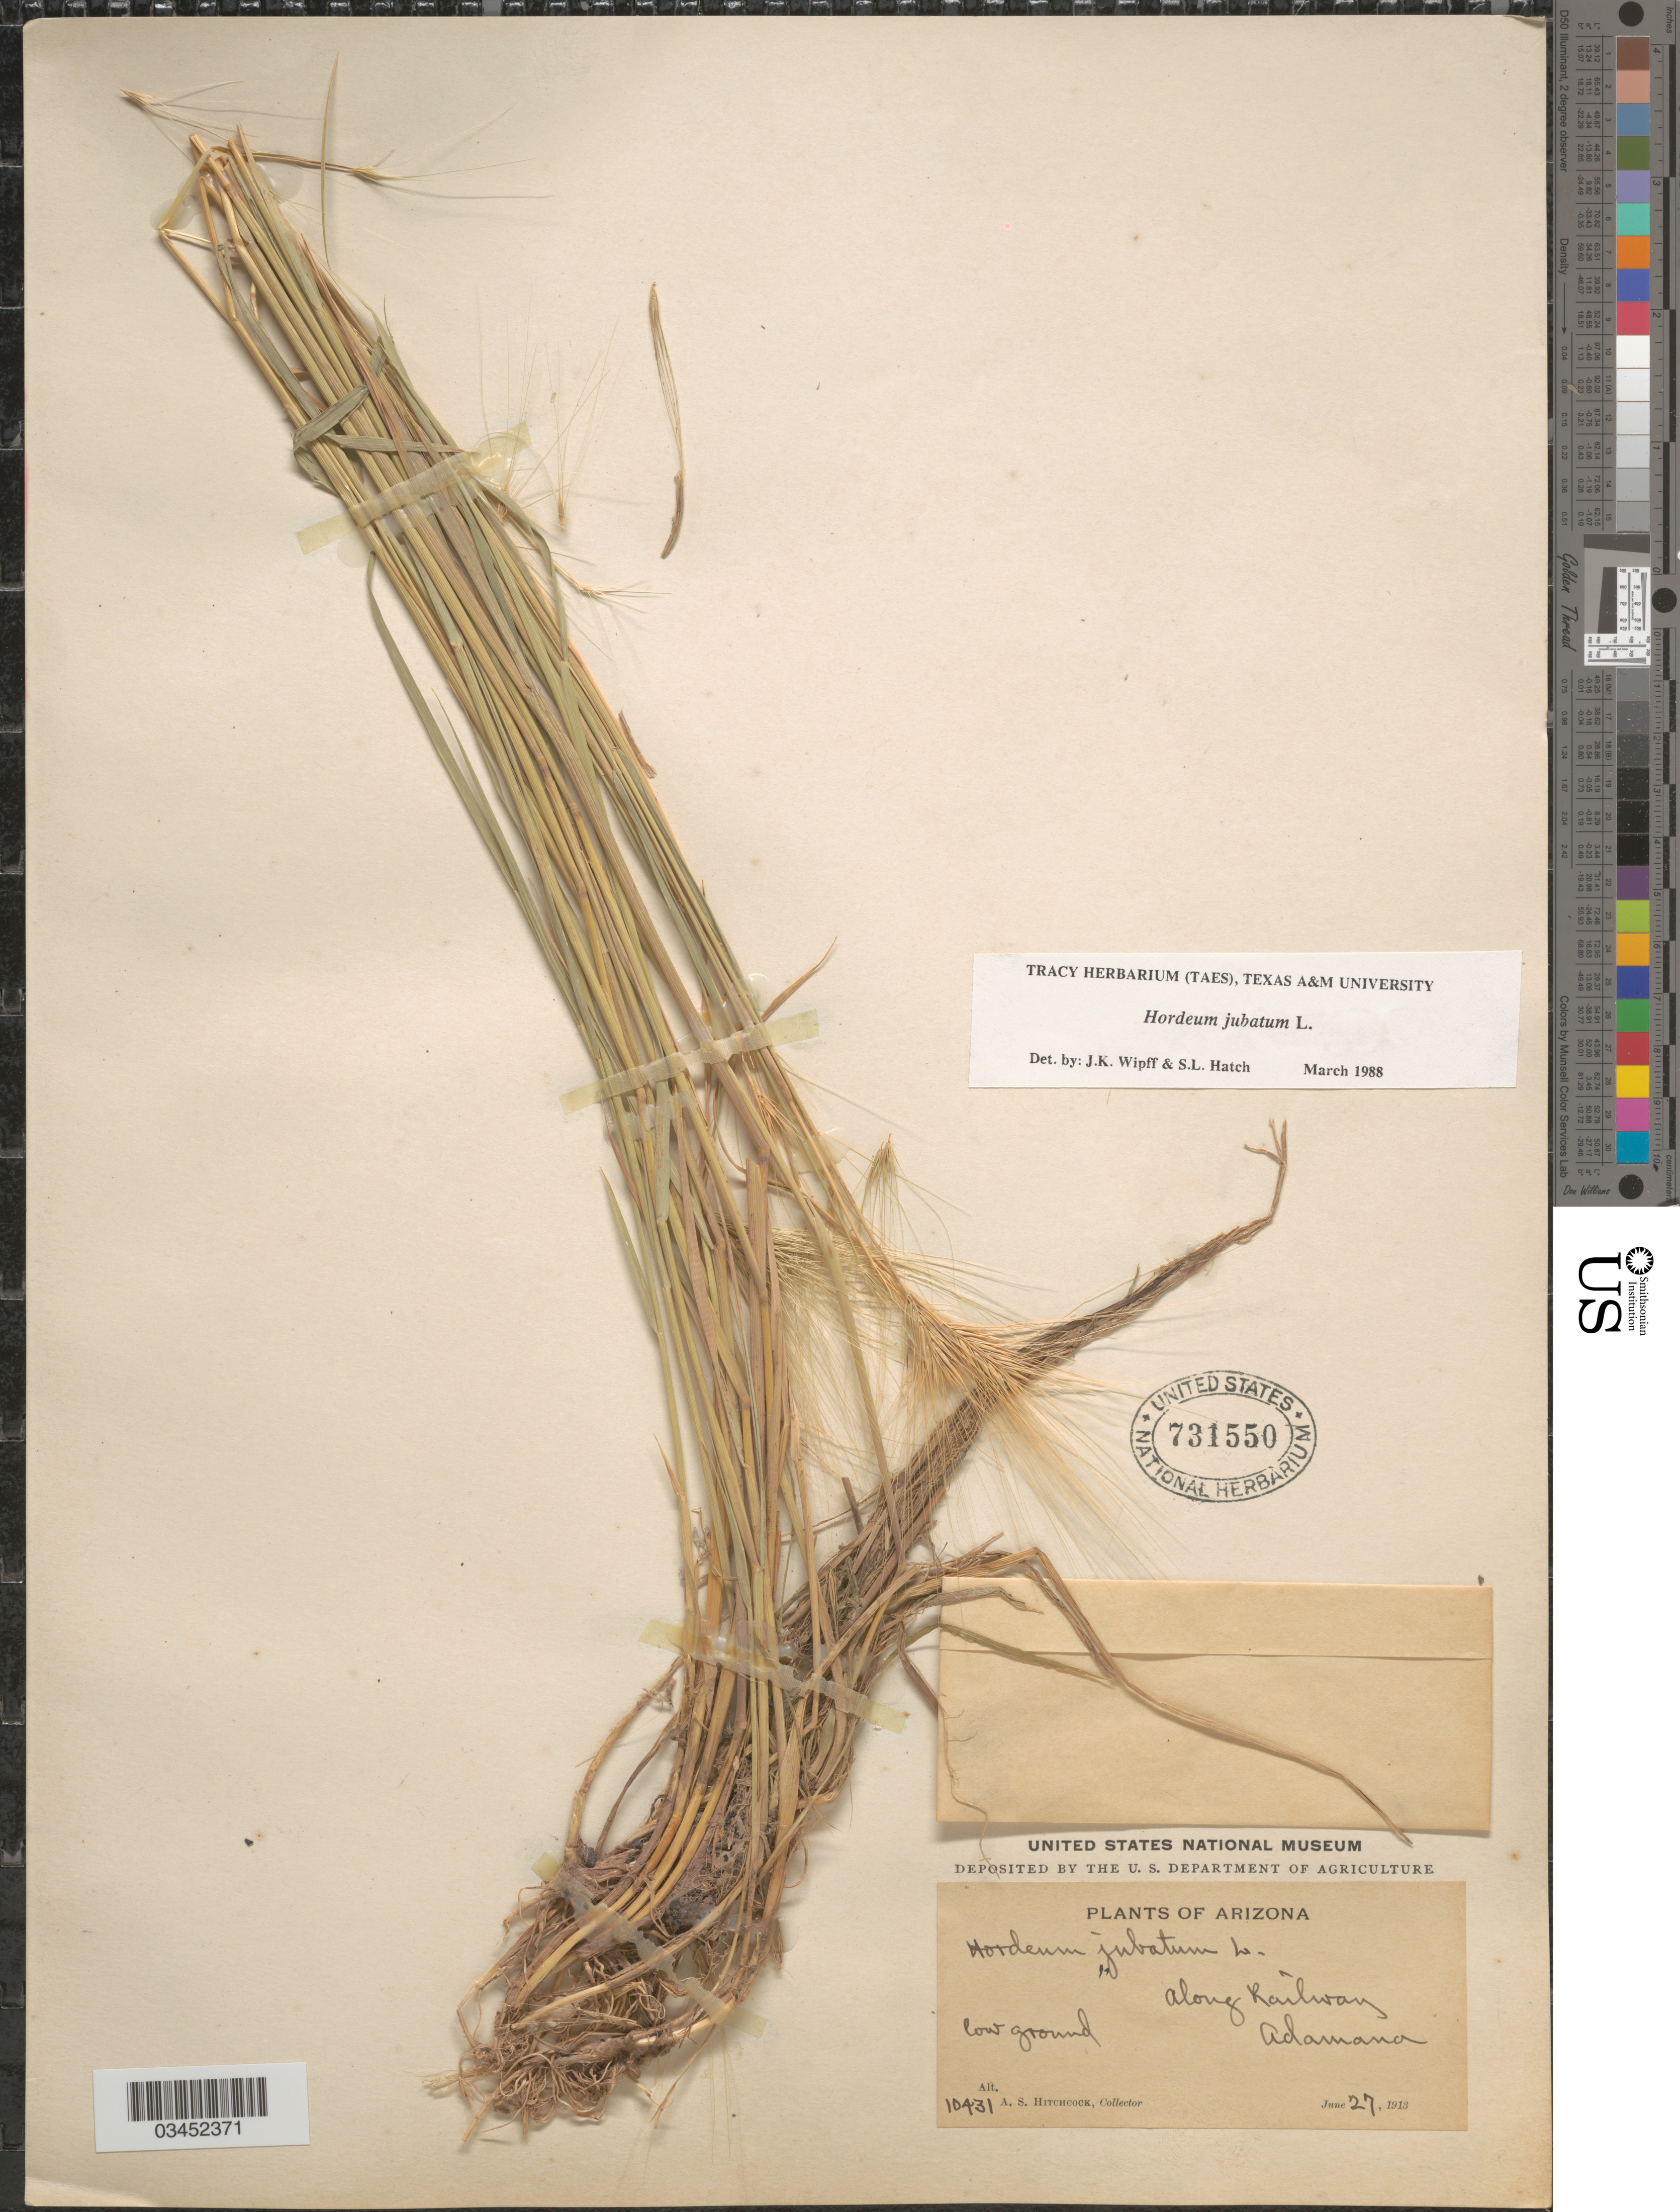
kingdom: Plantae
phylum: Tracheophyta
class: Liliopsida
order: Poales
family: Poaceae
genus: Hordeum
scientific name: Hordeum jubatum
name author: L.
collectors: A. S. Hitchcock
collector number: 10431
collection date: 1913-06-27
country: United States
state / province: Arizona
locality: Along Railway Adamana.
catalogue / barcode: US 731550